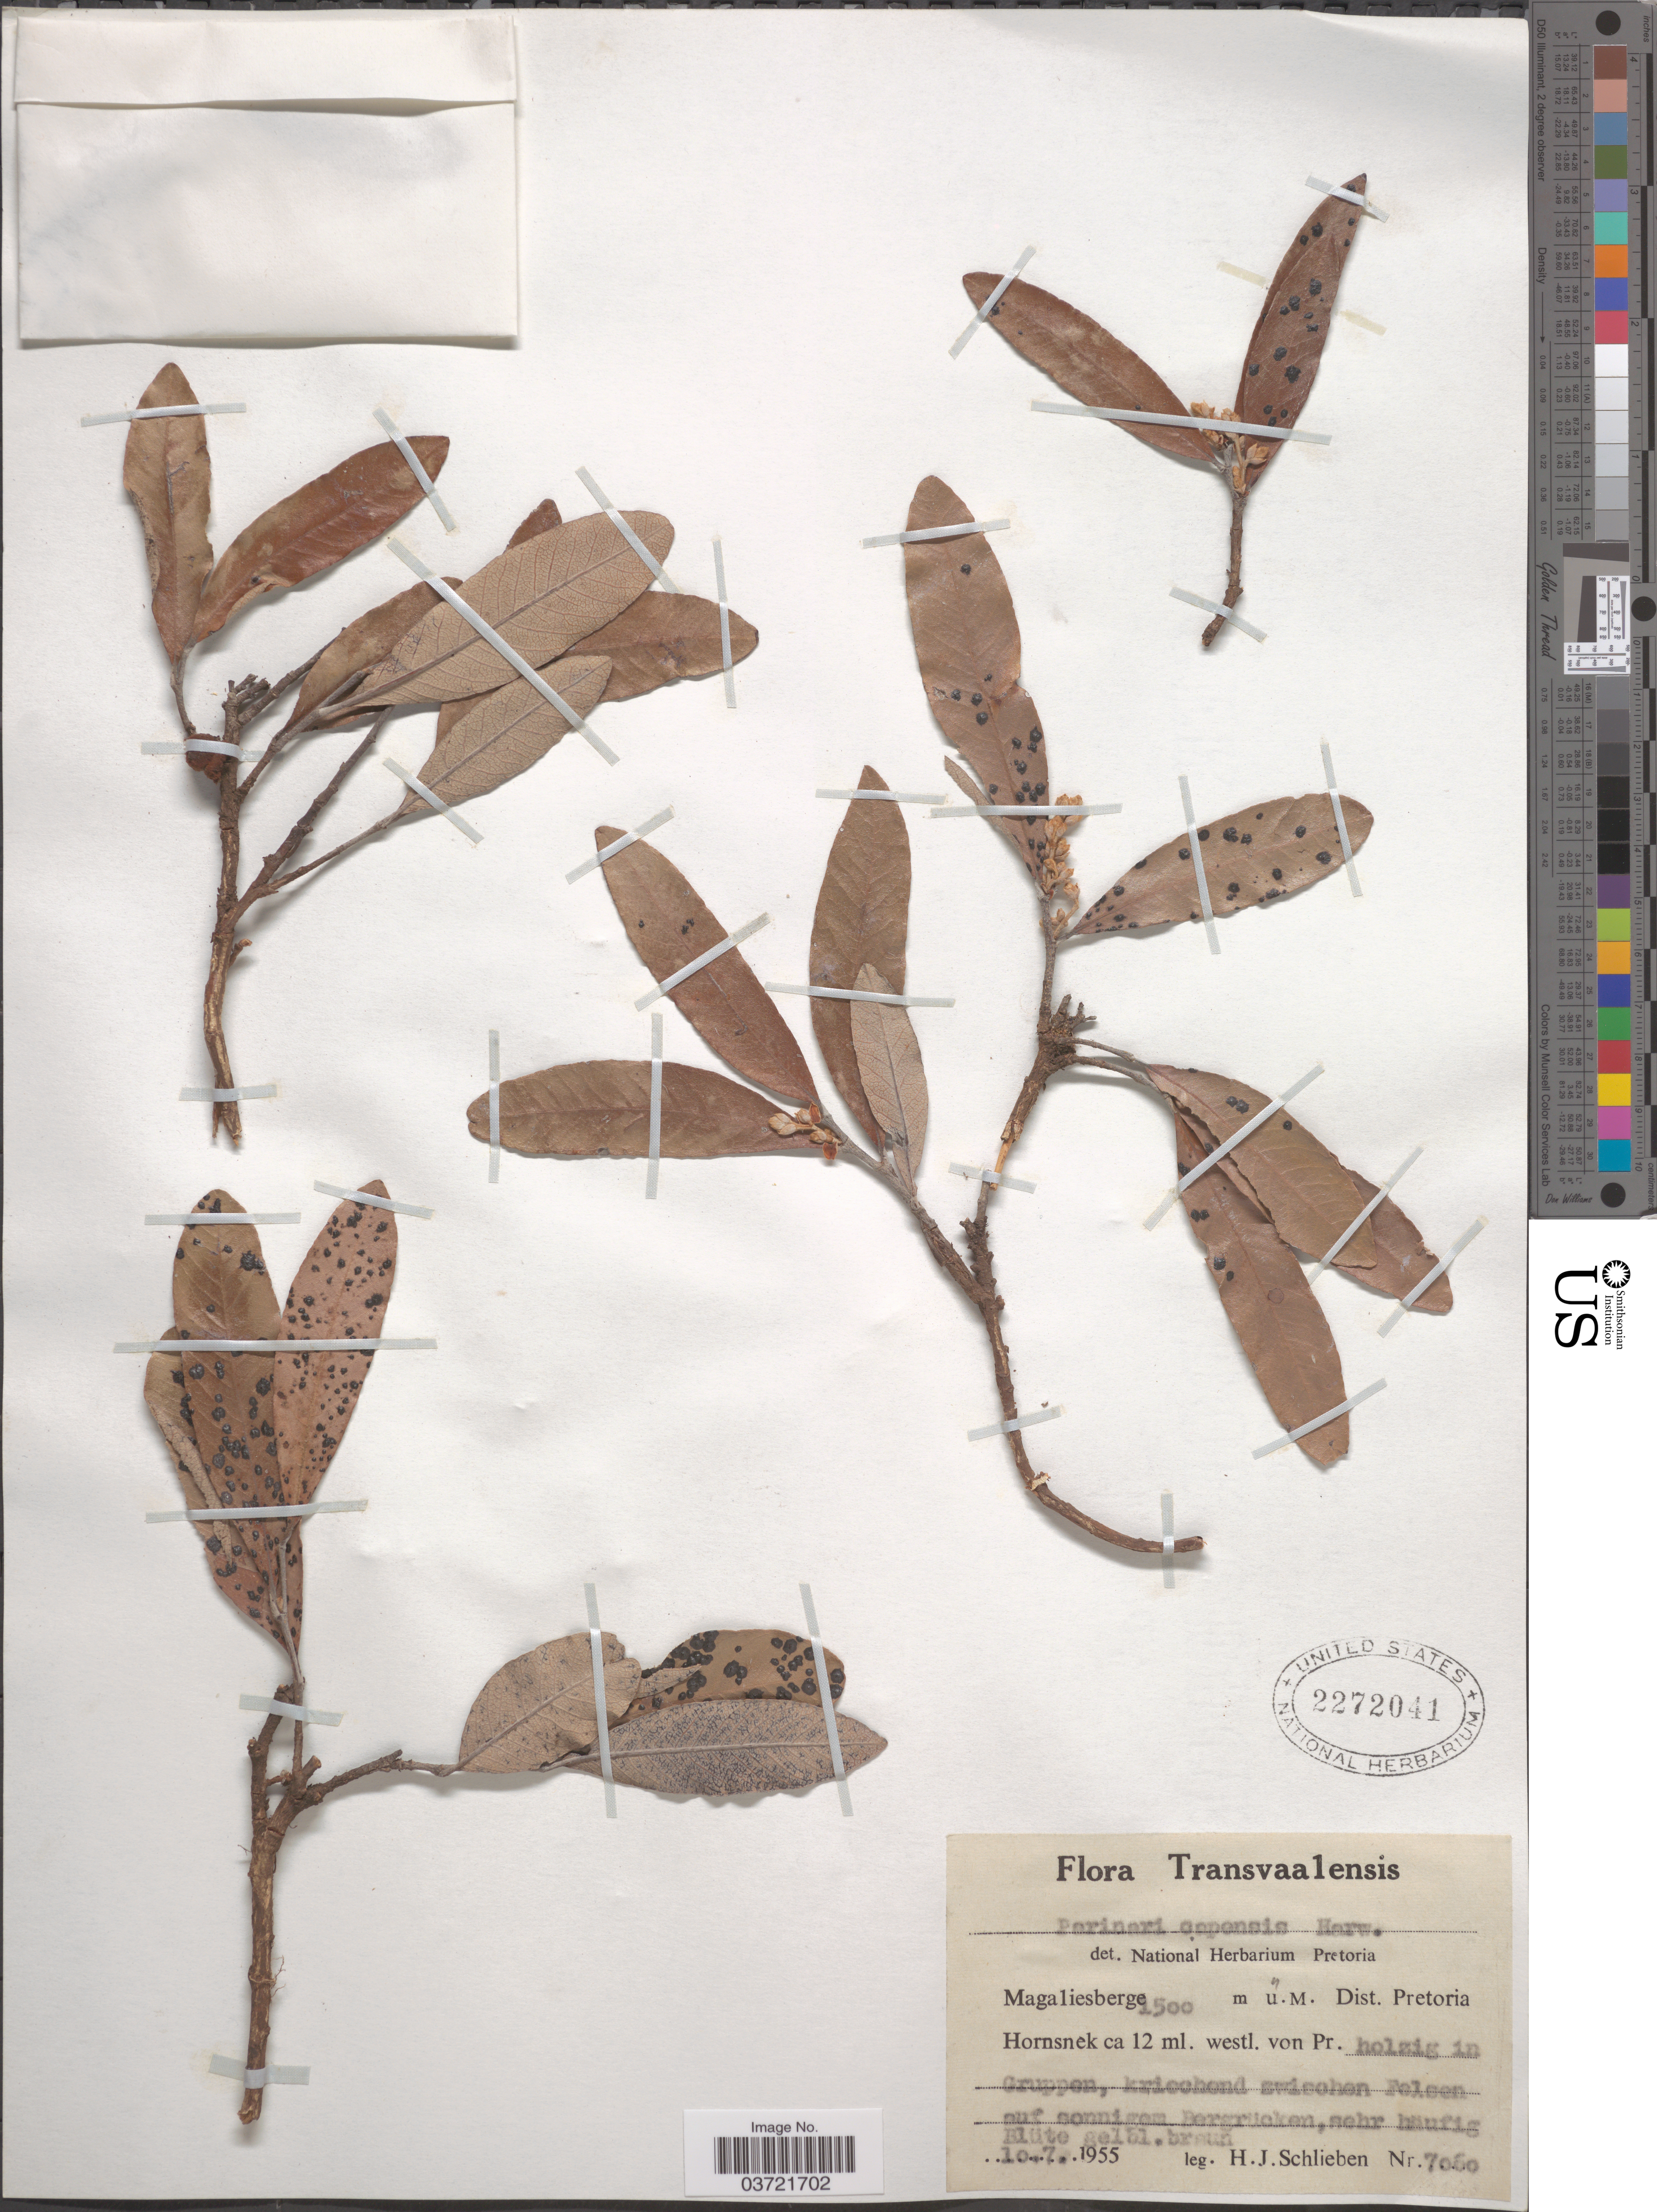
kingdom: Plantae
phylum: Tracheophyta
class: Magnoliopsida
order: Malpighiales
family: Chrysobalanaceae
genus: Parinari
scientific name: Parinari capensis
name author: Harv.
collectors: H. J. Schlieben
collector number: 7060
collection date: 1955-07-10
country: South Africa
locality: Transvaalensis. Magaliesberge. Dist. Pretoria. Hornsnek ca 12 ml. westl. von Pr.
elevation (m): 1500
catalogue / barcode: US 2272041